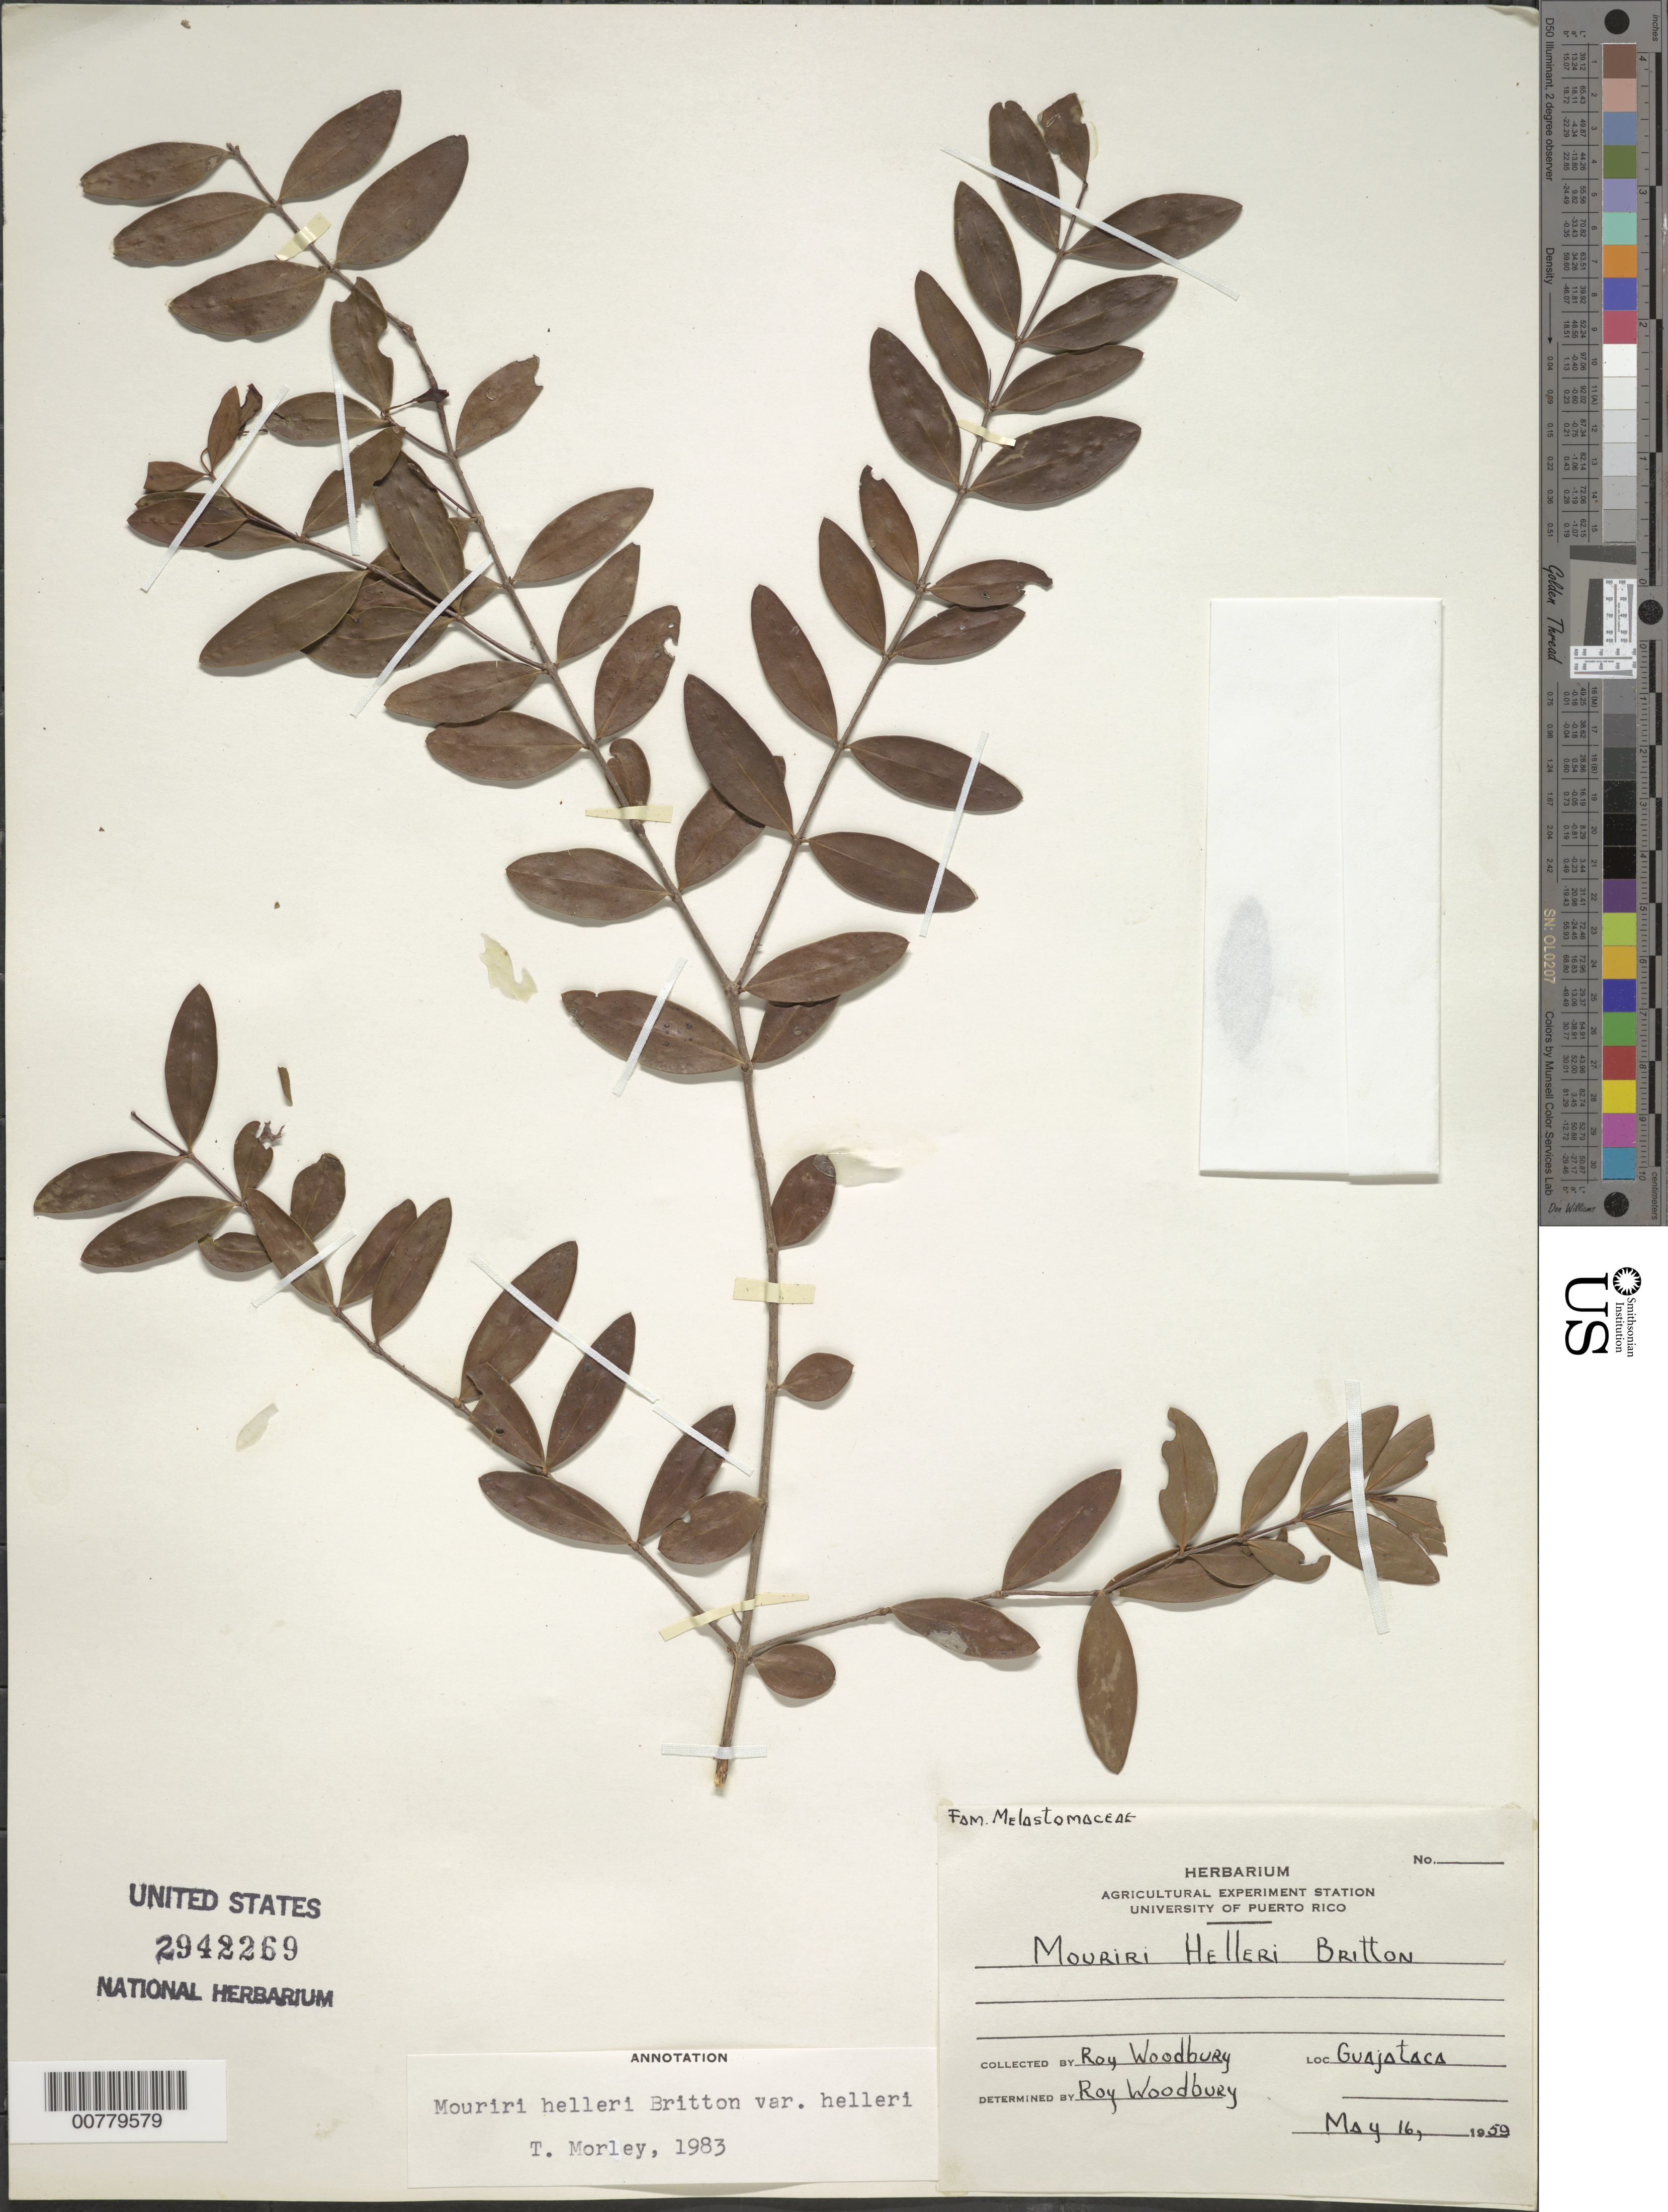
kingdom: Plantae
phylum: Tracheophyta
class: Magnoliopsida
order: Myrtales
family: Melastomataceae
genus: Mouriri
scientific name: Mouriri helleri var. helleri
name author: Britton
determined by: Morley, T.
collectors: R. O. Woodbury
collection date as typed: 16 May 1959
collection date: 1959-05-16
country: Puerto Rico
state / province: Quebradillas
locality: Guajataca.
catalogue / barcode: US 2942269